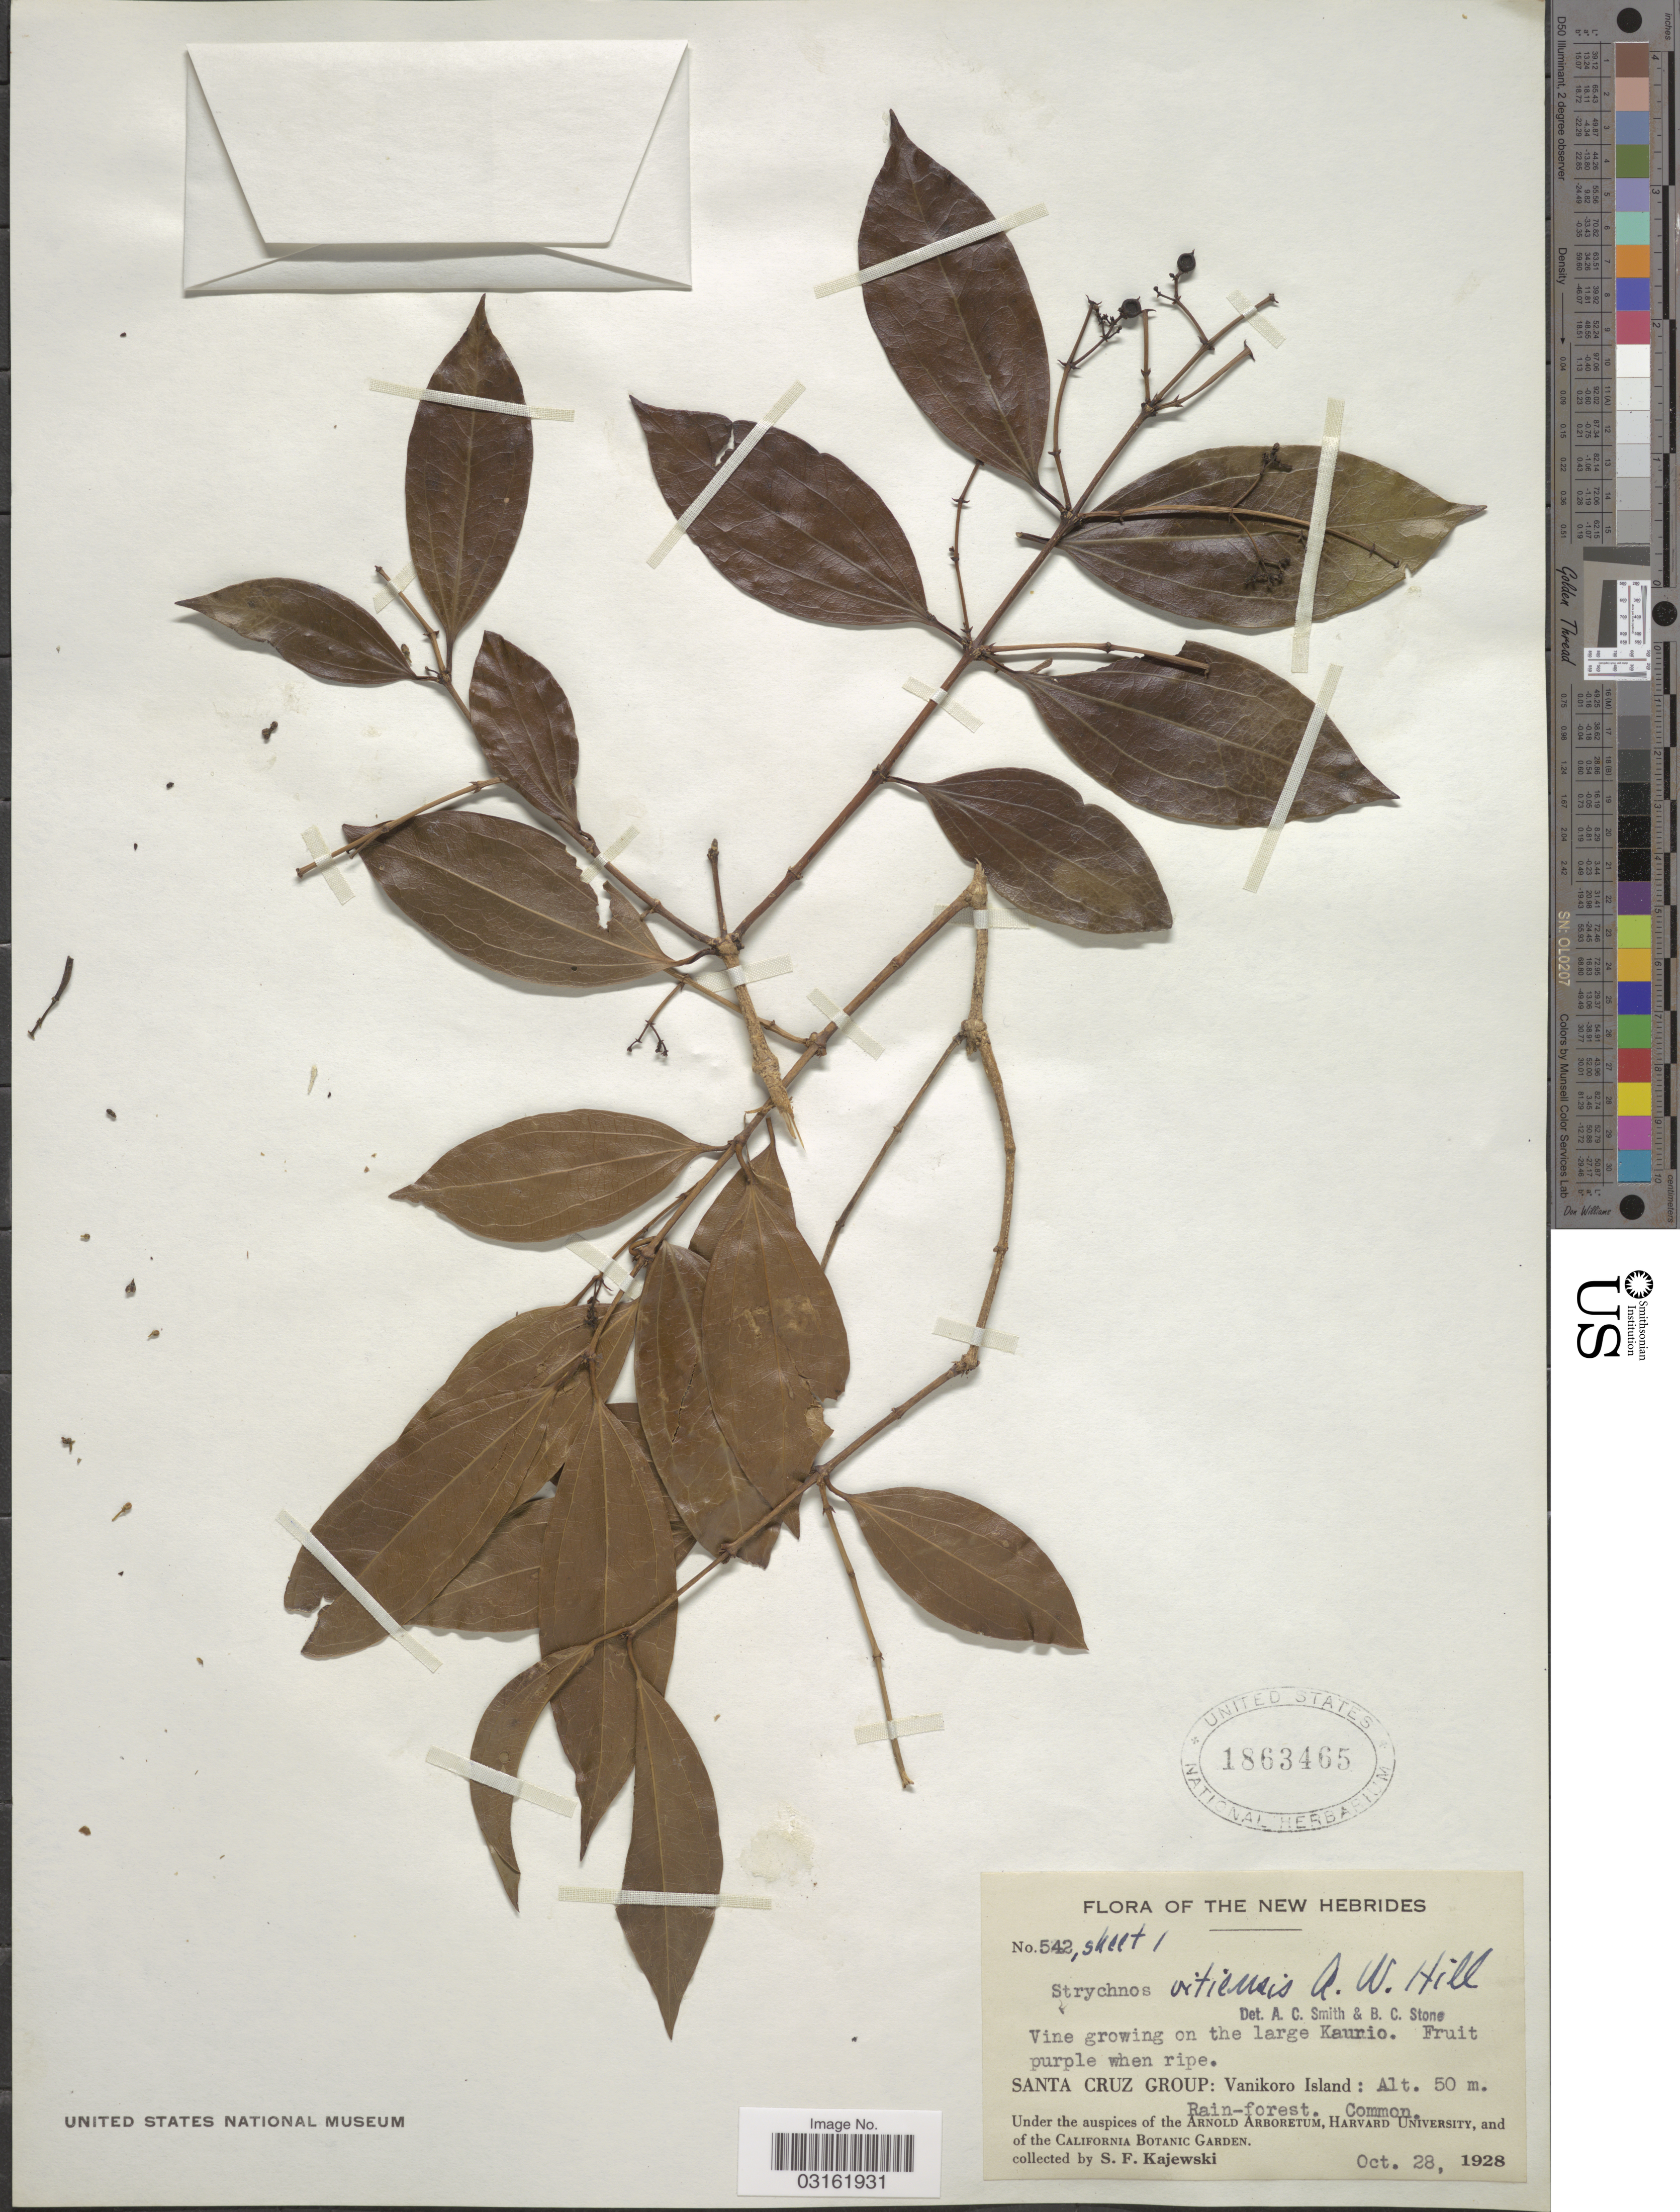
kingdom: Plantae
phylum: Tracheophyta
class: Magnoliopsida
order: Gentianales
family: Loganiaceae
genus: Strychnos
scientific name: Strychnos vitiensis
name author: A.W. Hill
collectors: S. Kajewski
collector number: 542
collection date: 1928-10-28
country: Vanuatu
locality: The New Hebrides. Santa Cruz Group: Vanikoro Island.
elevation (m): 50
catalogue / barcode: US 1863465